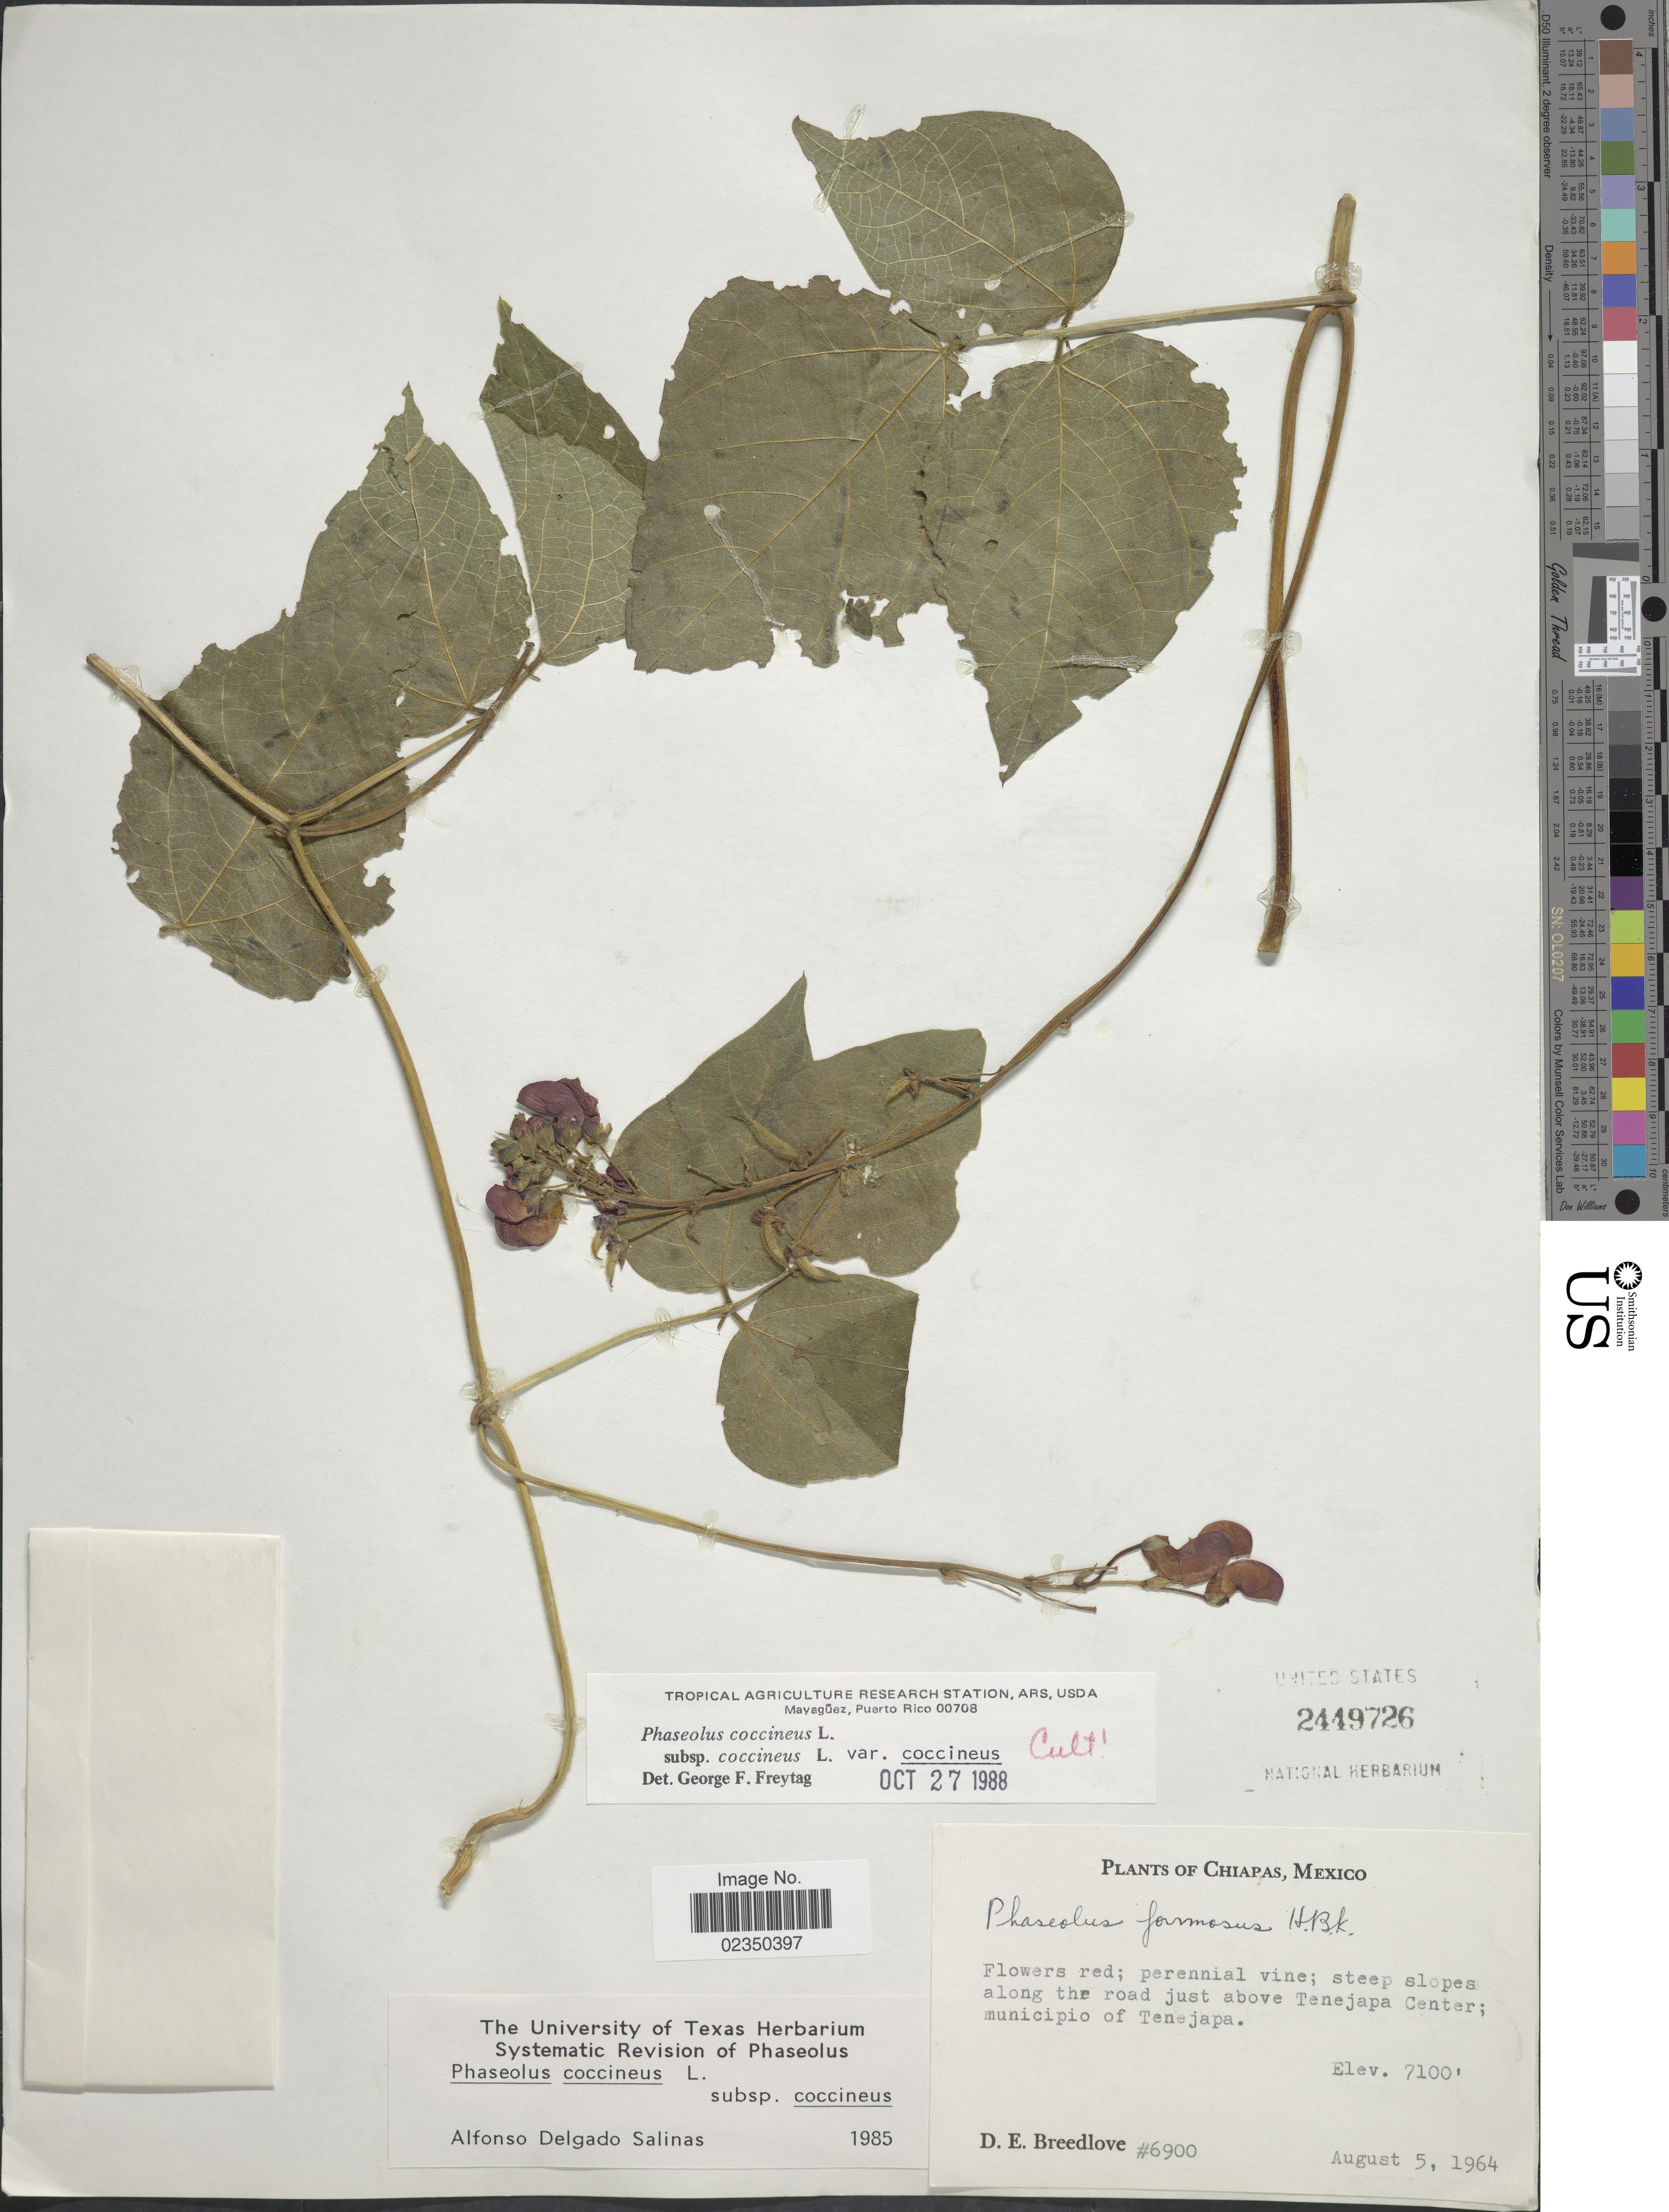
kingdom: Plantae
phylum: Tracheophyta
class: Magnoliopsida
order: Fabales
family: Fabaceae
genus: Phaseolus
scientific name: Phaseolus coccineus var. coccineus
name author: L.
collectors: D. E. Breedlove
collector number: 6900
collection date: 1964-08-05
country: Mexico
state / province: Chiapas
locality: Steep slopes along the road just above Tenejapa Center; municipio of Tenejapa.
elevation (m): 2164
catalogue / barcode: US 2449726